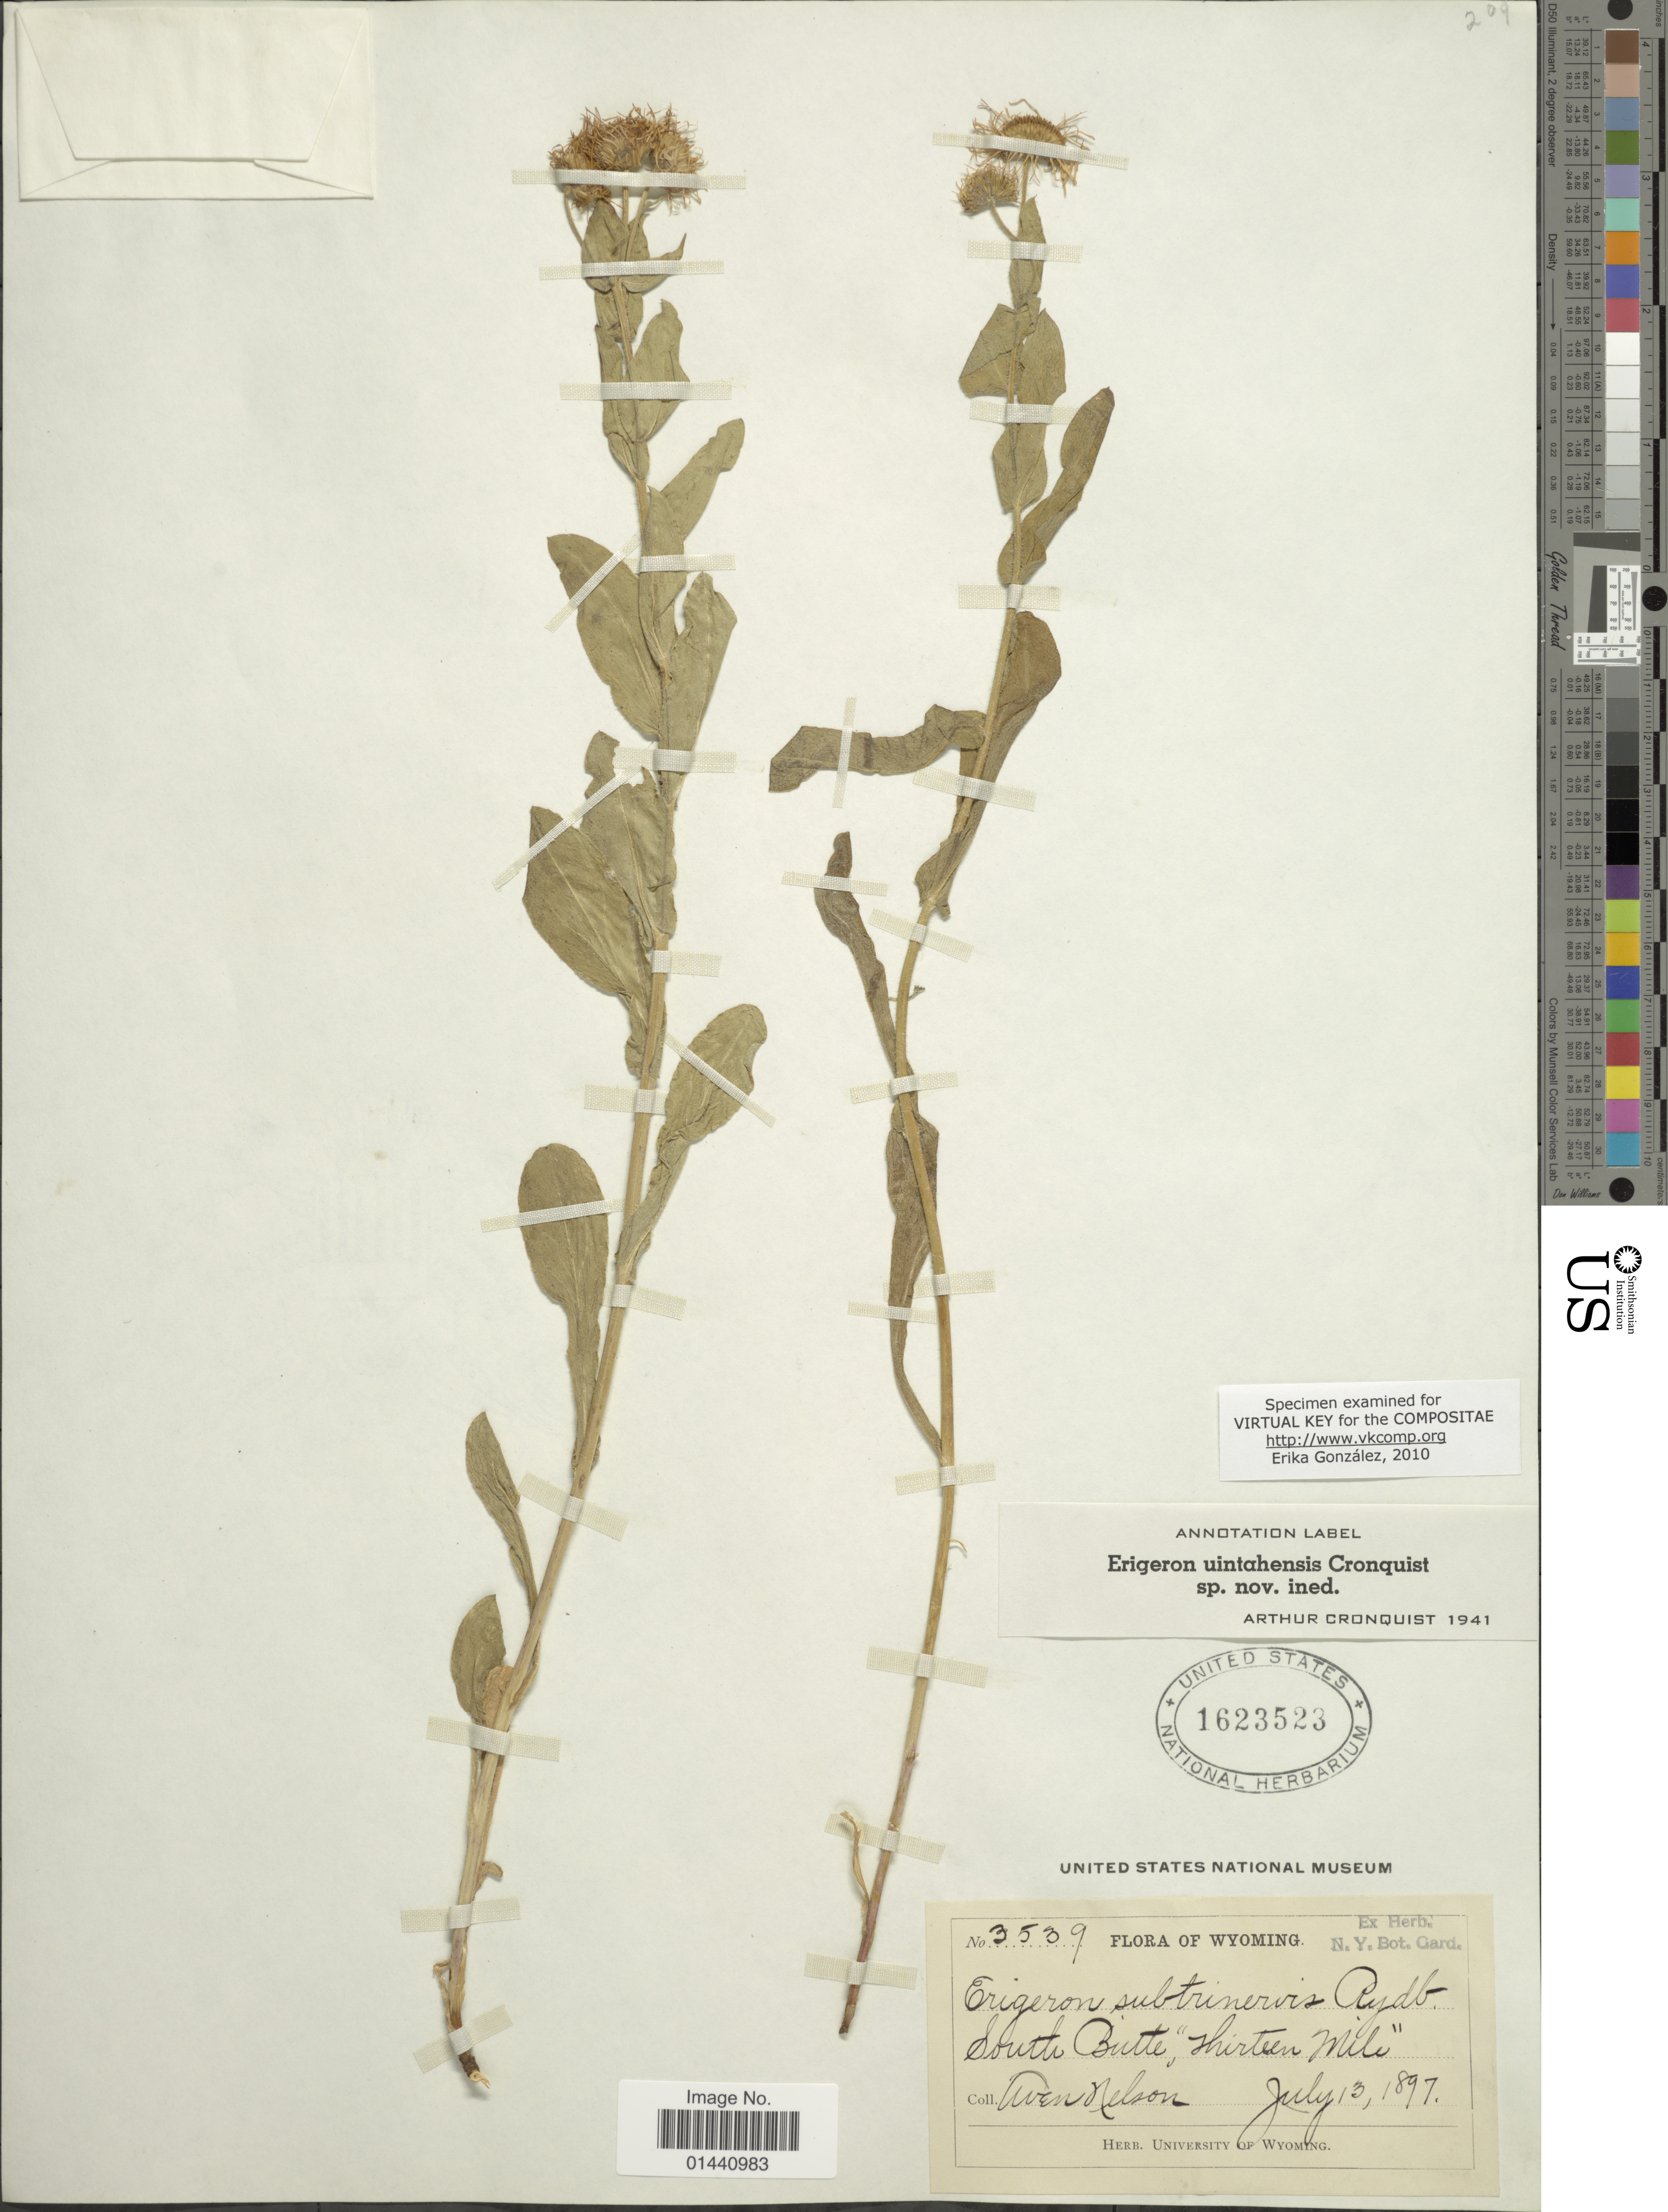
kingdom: Plantae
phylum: Tracheophyta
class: Magnoliopsida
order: Asterales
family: Asteraceae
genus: Erigeron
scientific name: Erigeron uintahensis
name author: Cronq.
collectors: A. Nelson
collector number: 3539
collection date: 1897-07-13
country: United States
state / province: Wyoming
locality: South Butte, Thirteen Mile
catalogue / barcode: US 1623523